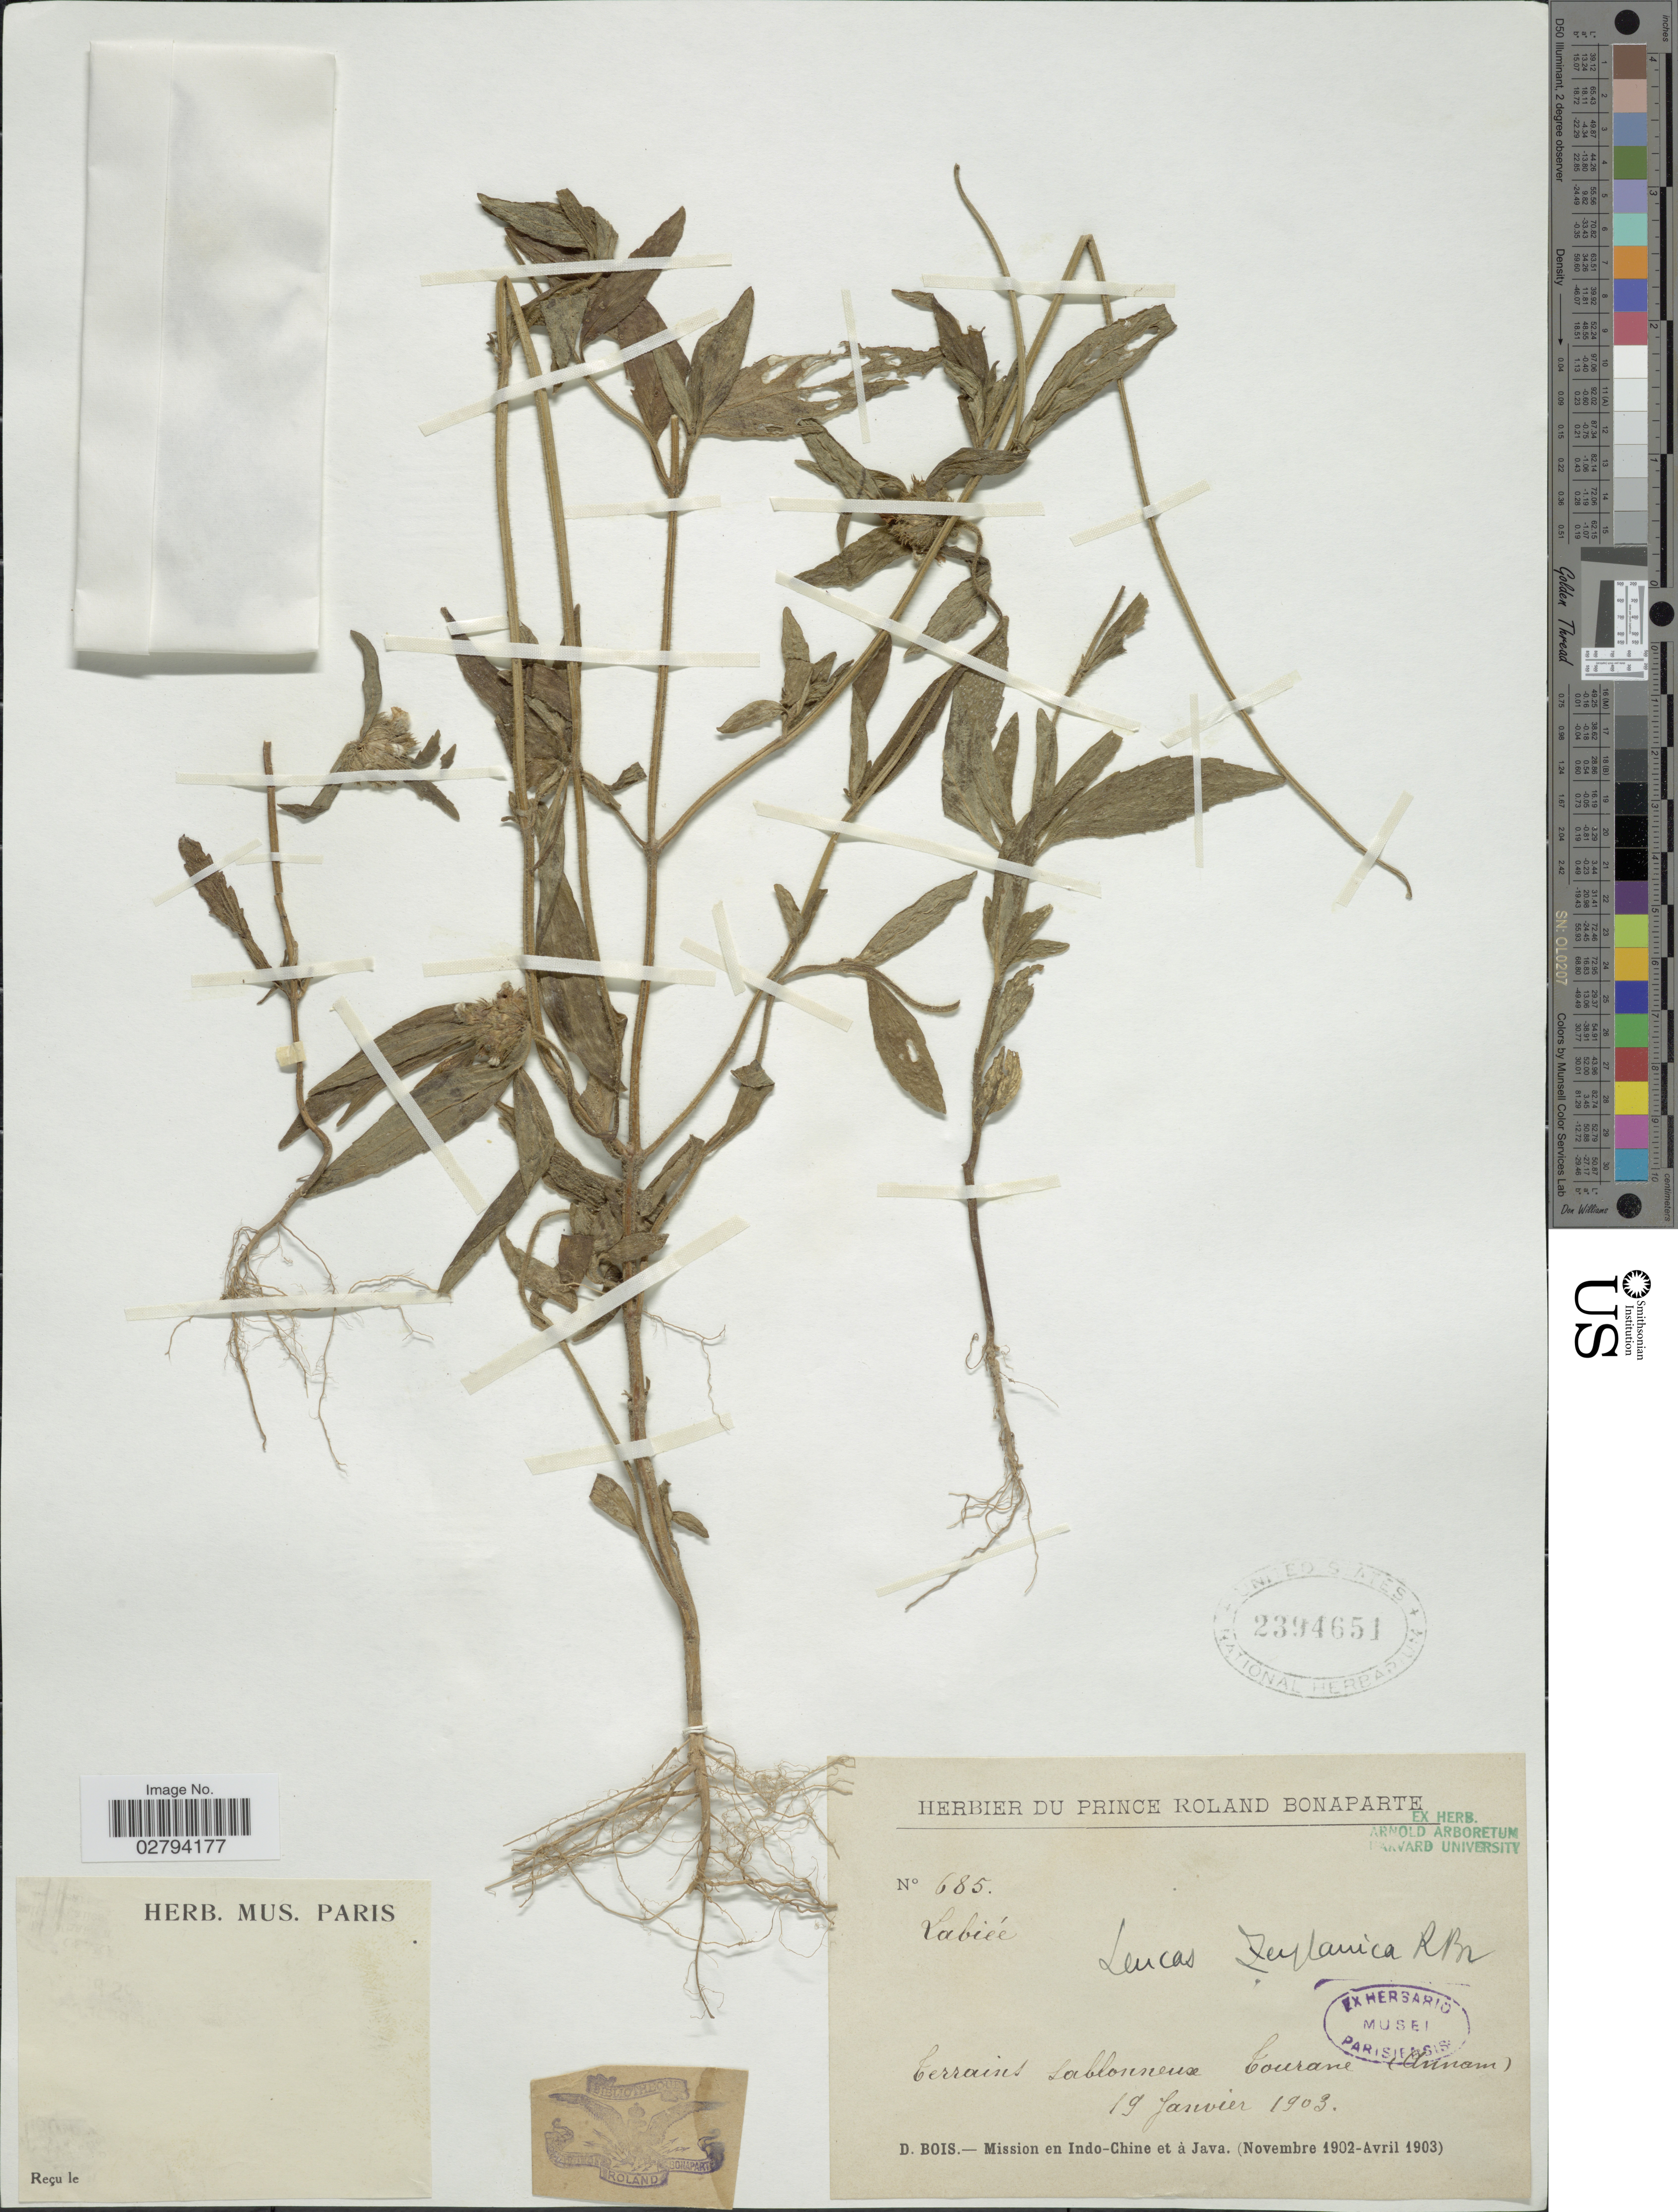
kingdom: Plantae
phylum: Tracheophyta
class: Magnoliopsida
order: Lamiales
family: Lamiaceae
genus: Leucas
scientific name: Leucas zeylanica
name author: (L.) W.T. Aiton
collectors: D. Bois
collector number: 685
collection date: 1902-11/1903-04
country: Vietnam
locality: Terraint sablonneux tourane (Annam).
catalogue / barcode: US 2394651